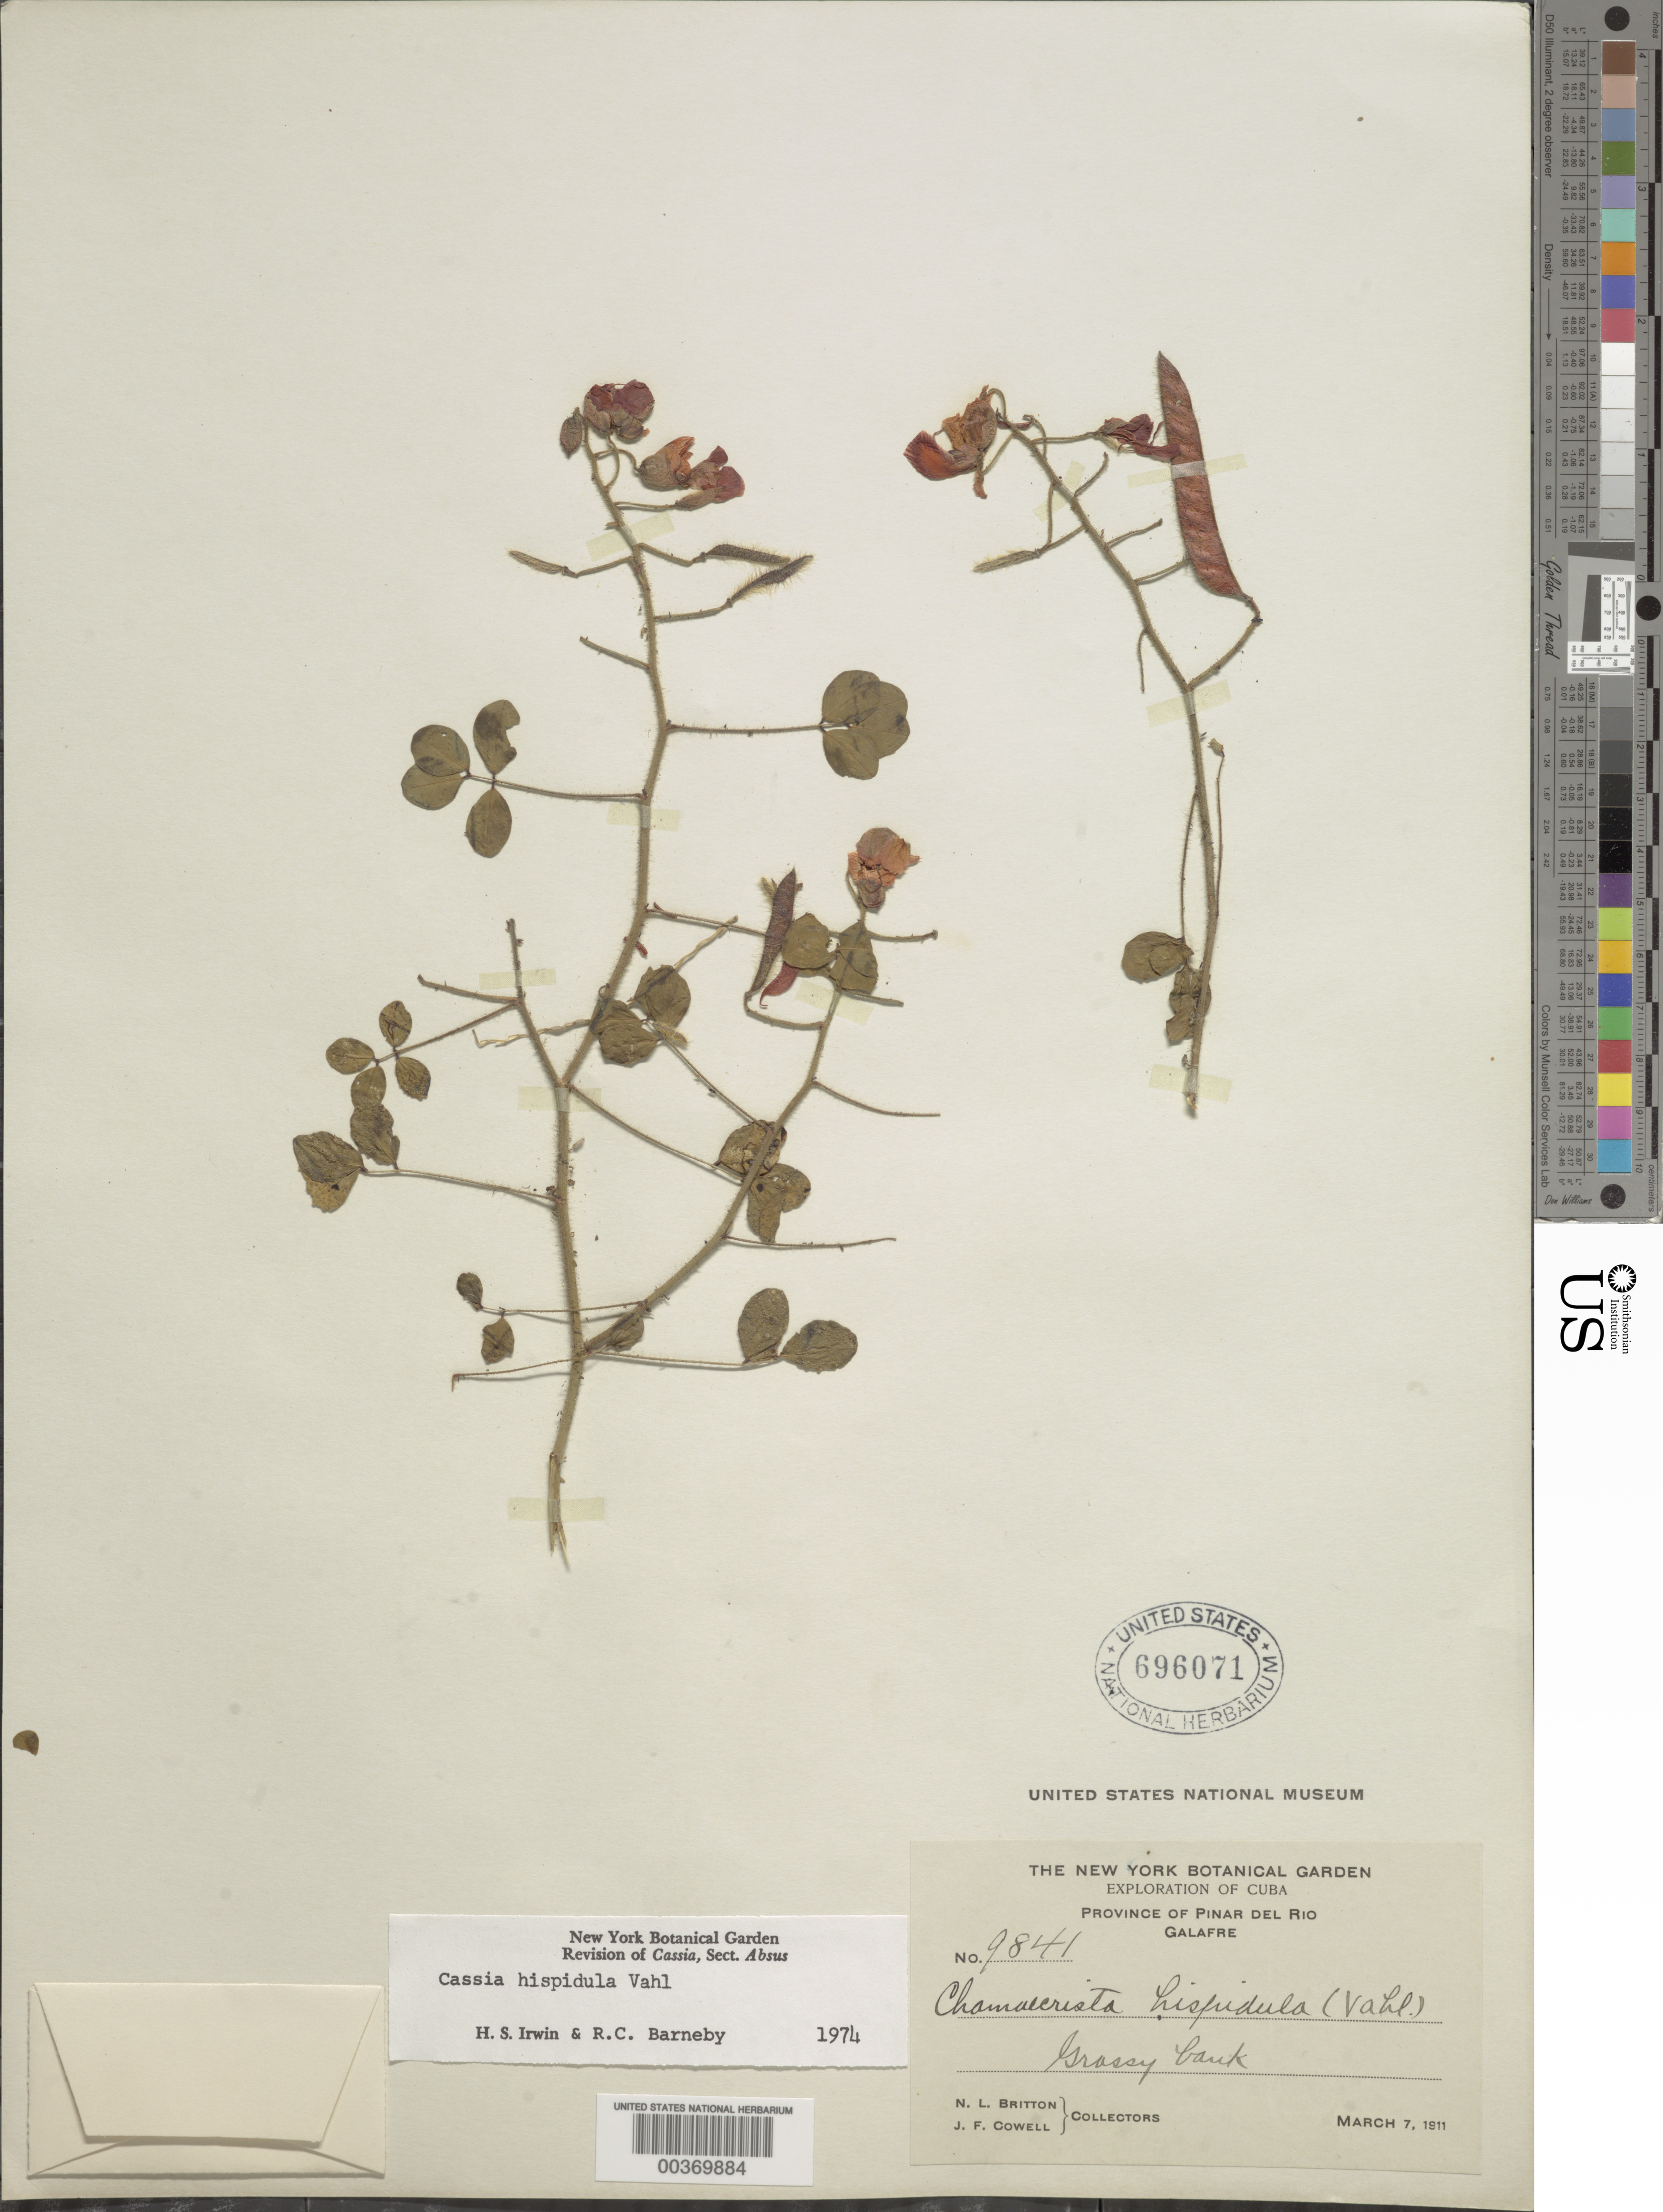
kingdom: Plantae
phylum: Tracheophyta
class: Magnoliopsida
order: Fabales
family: Fabaceae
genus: Chamaecrista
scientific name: Chamaecrista hispidula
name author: (Vahl) H.S. Irwin & Barneby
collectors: N. Britton & J. F. Cowell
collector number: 9841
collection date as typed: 07 Mar 1911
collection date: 1911-03-07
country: Cuba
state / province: Pinar del Río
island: Greater Antilles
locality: Galafre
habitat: Grassy bank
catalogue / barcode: US 696071